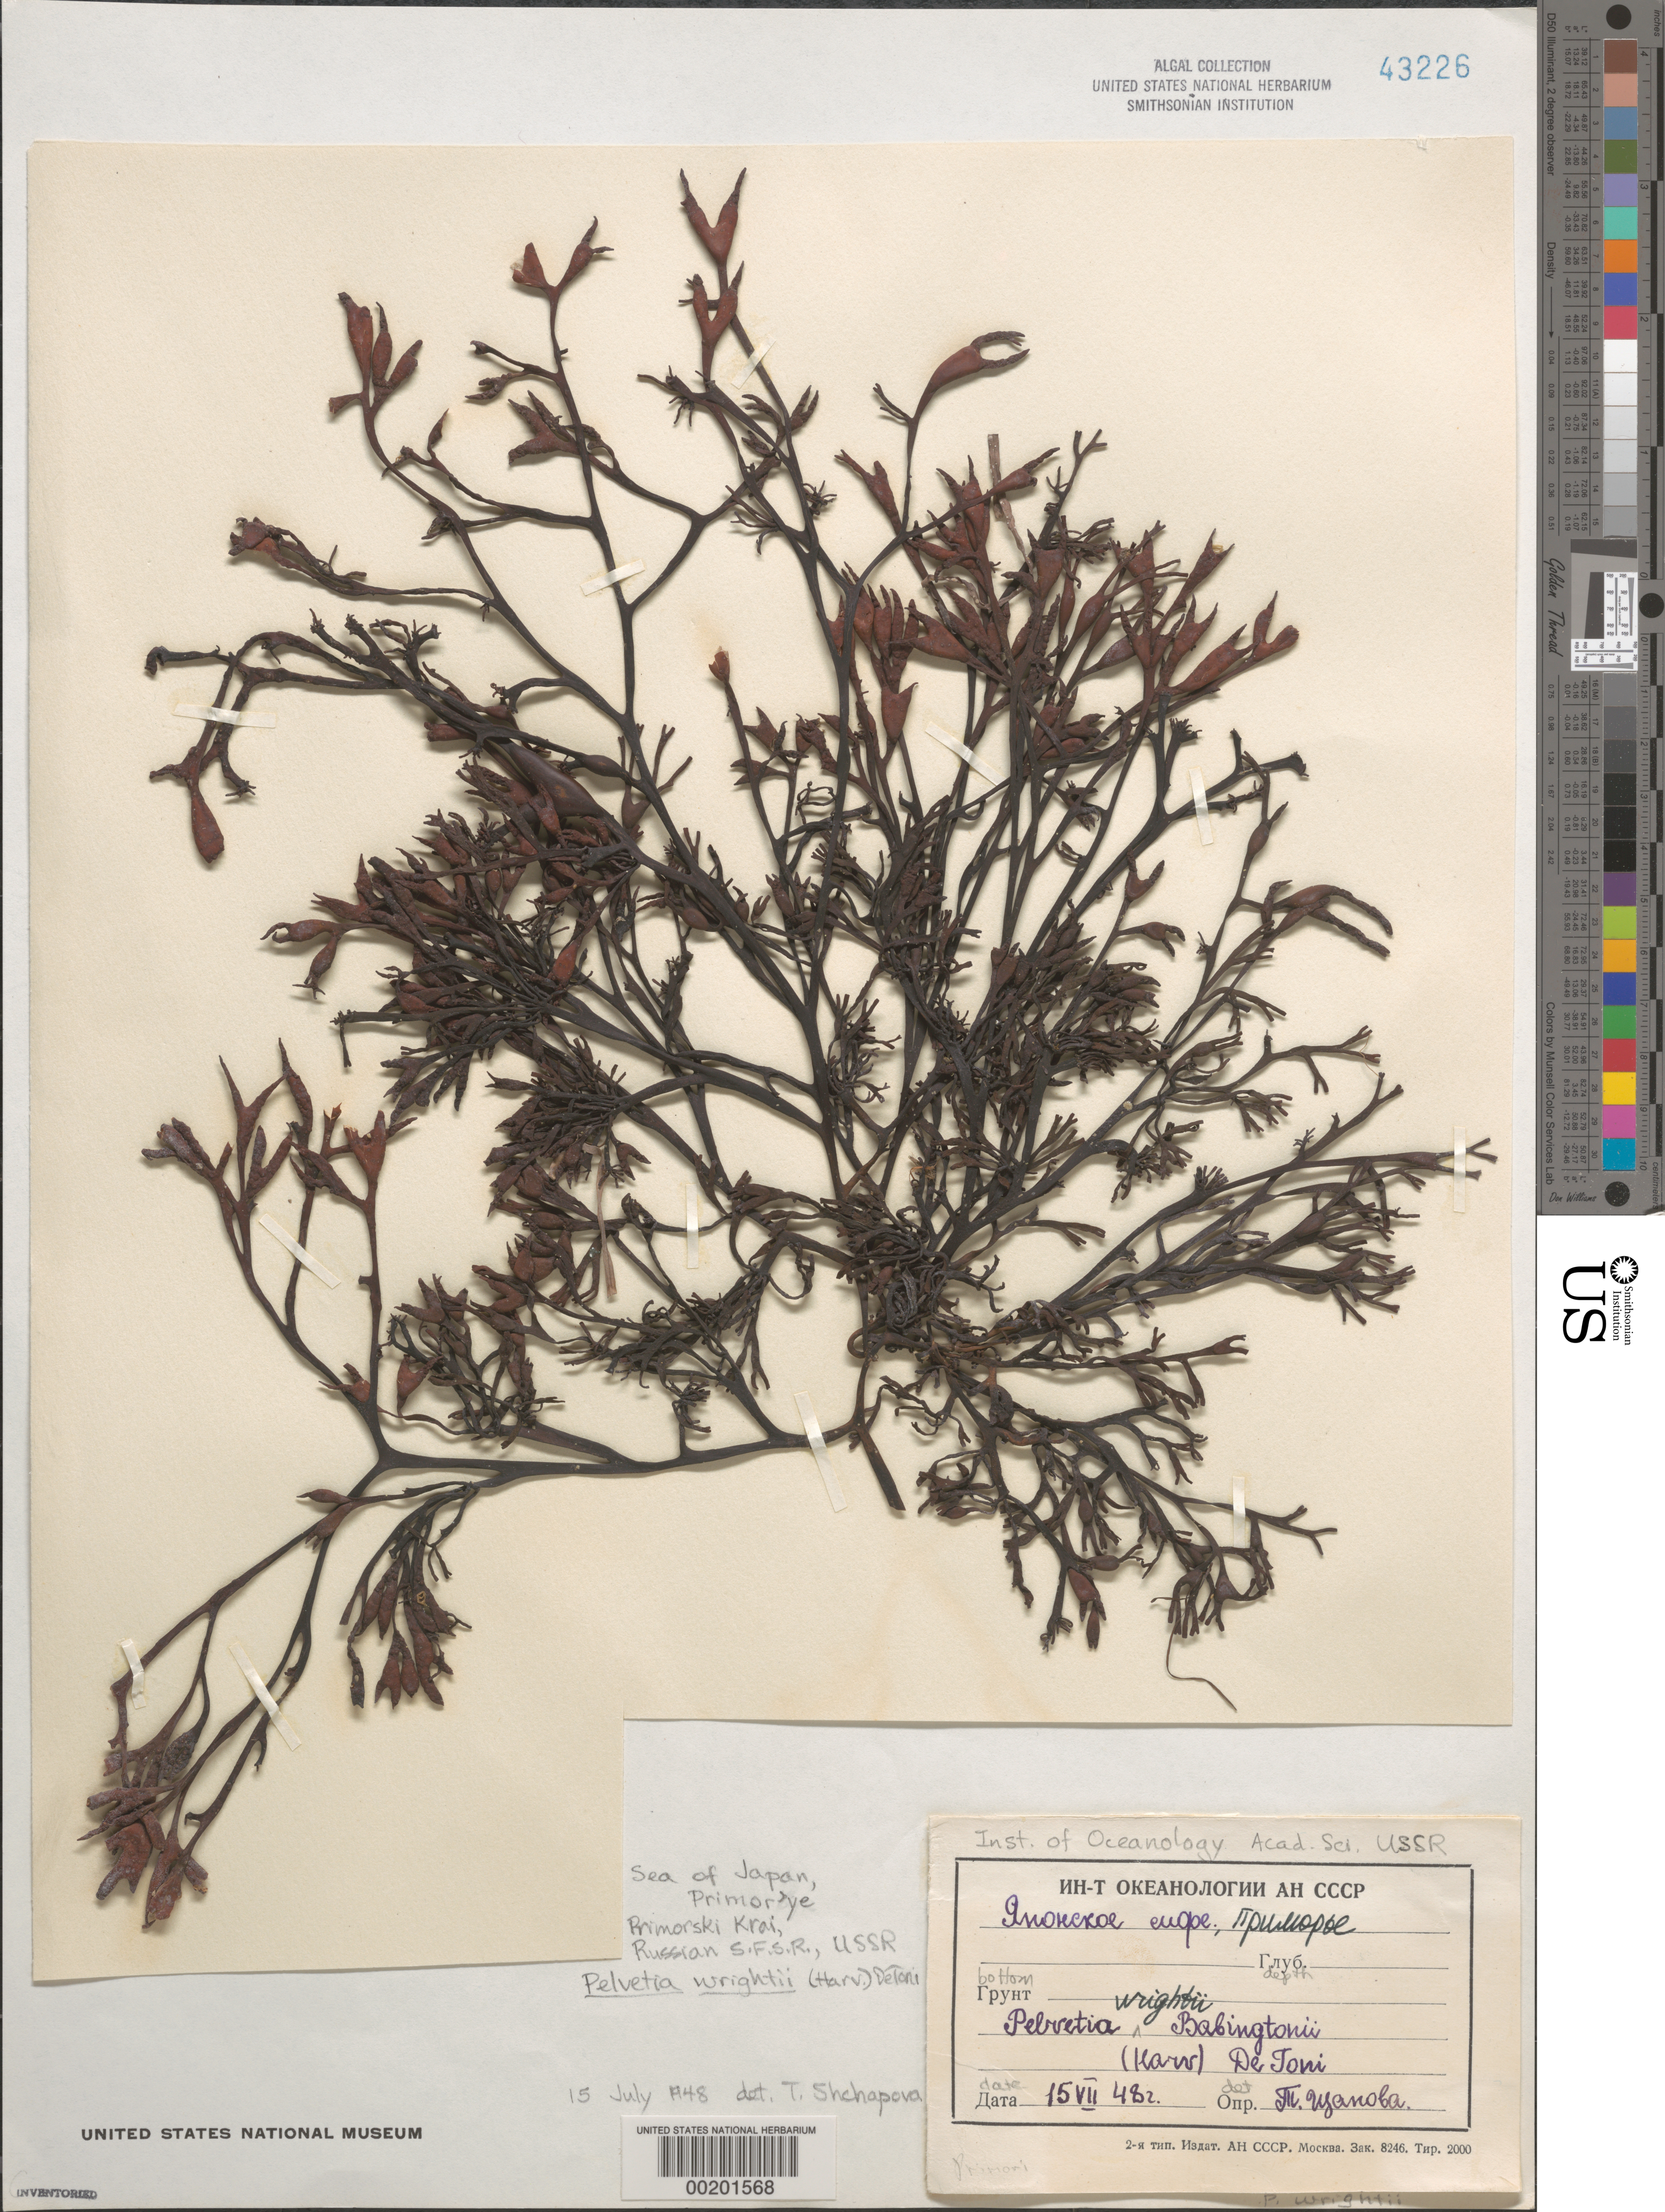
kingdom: Chromista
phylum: Ochrophyta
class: Phaeophyceae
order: Fucales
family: Fucaceae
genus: Silvetia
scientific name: Silvetia babingtonii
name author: (Harvey) E.A. Serrão et al.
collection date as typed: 15 Jul 1948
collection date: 1948-07-15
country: Russian Federation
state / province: Primorsky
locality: Sea of Japan, Primor'ye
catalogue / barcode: US 43226